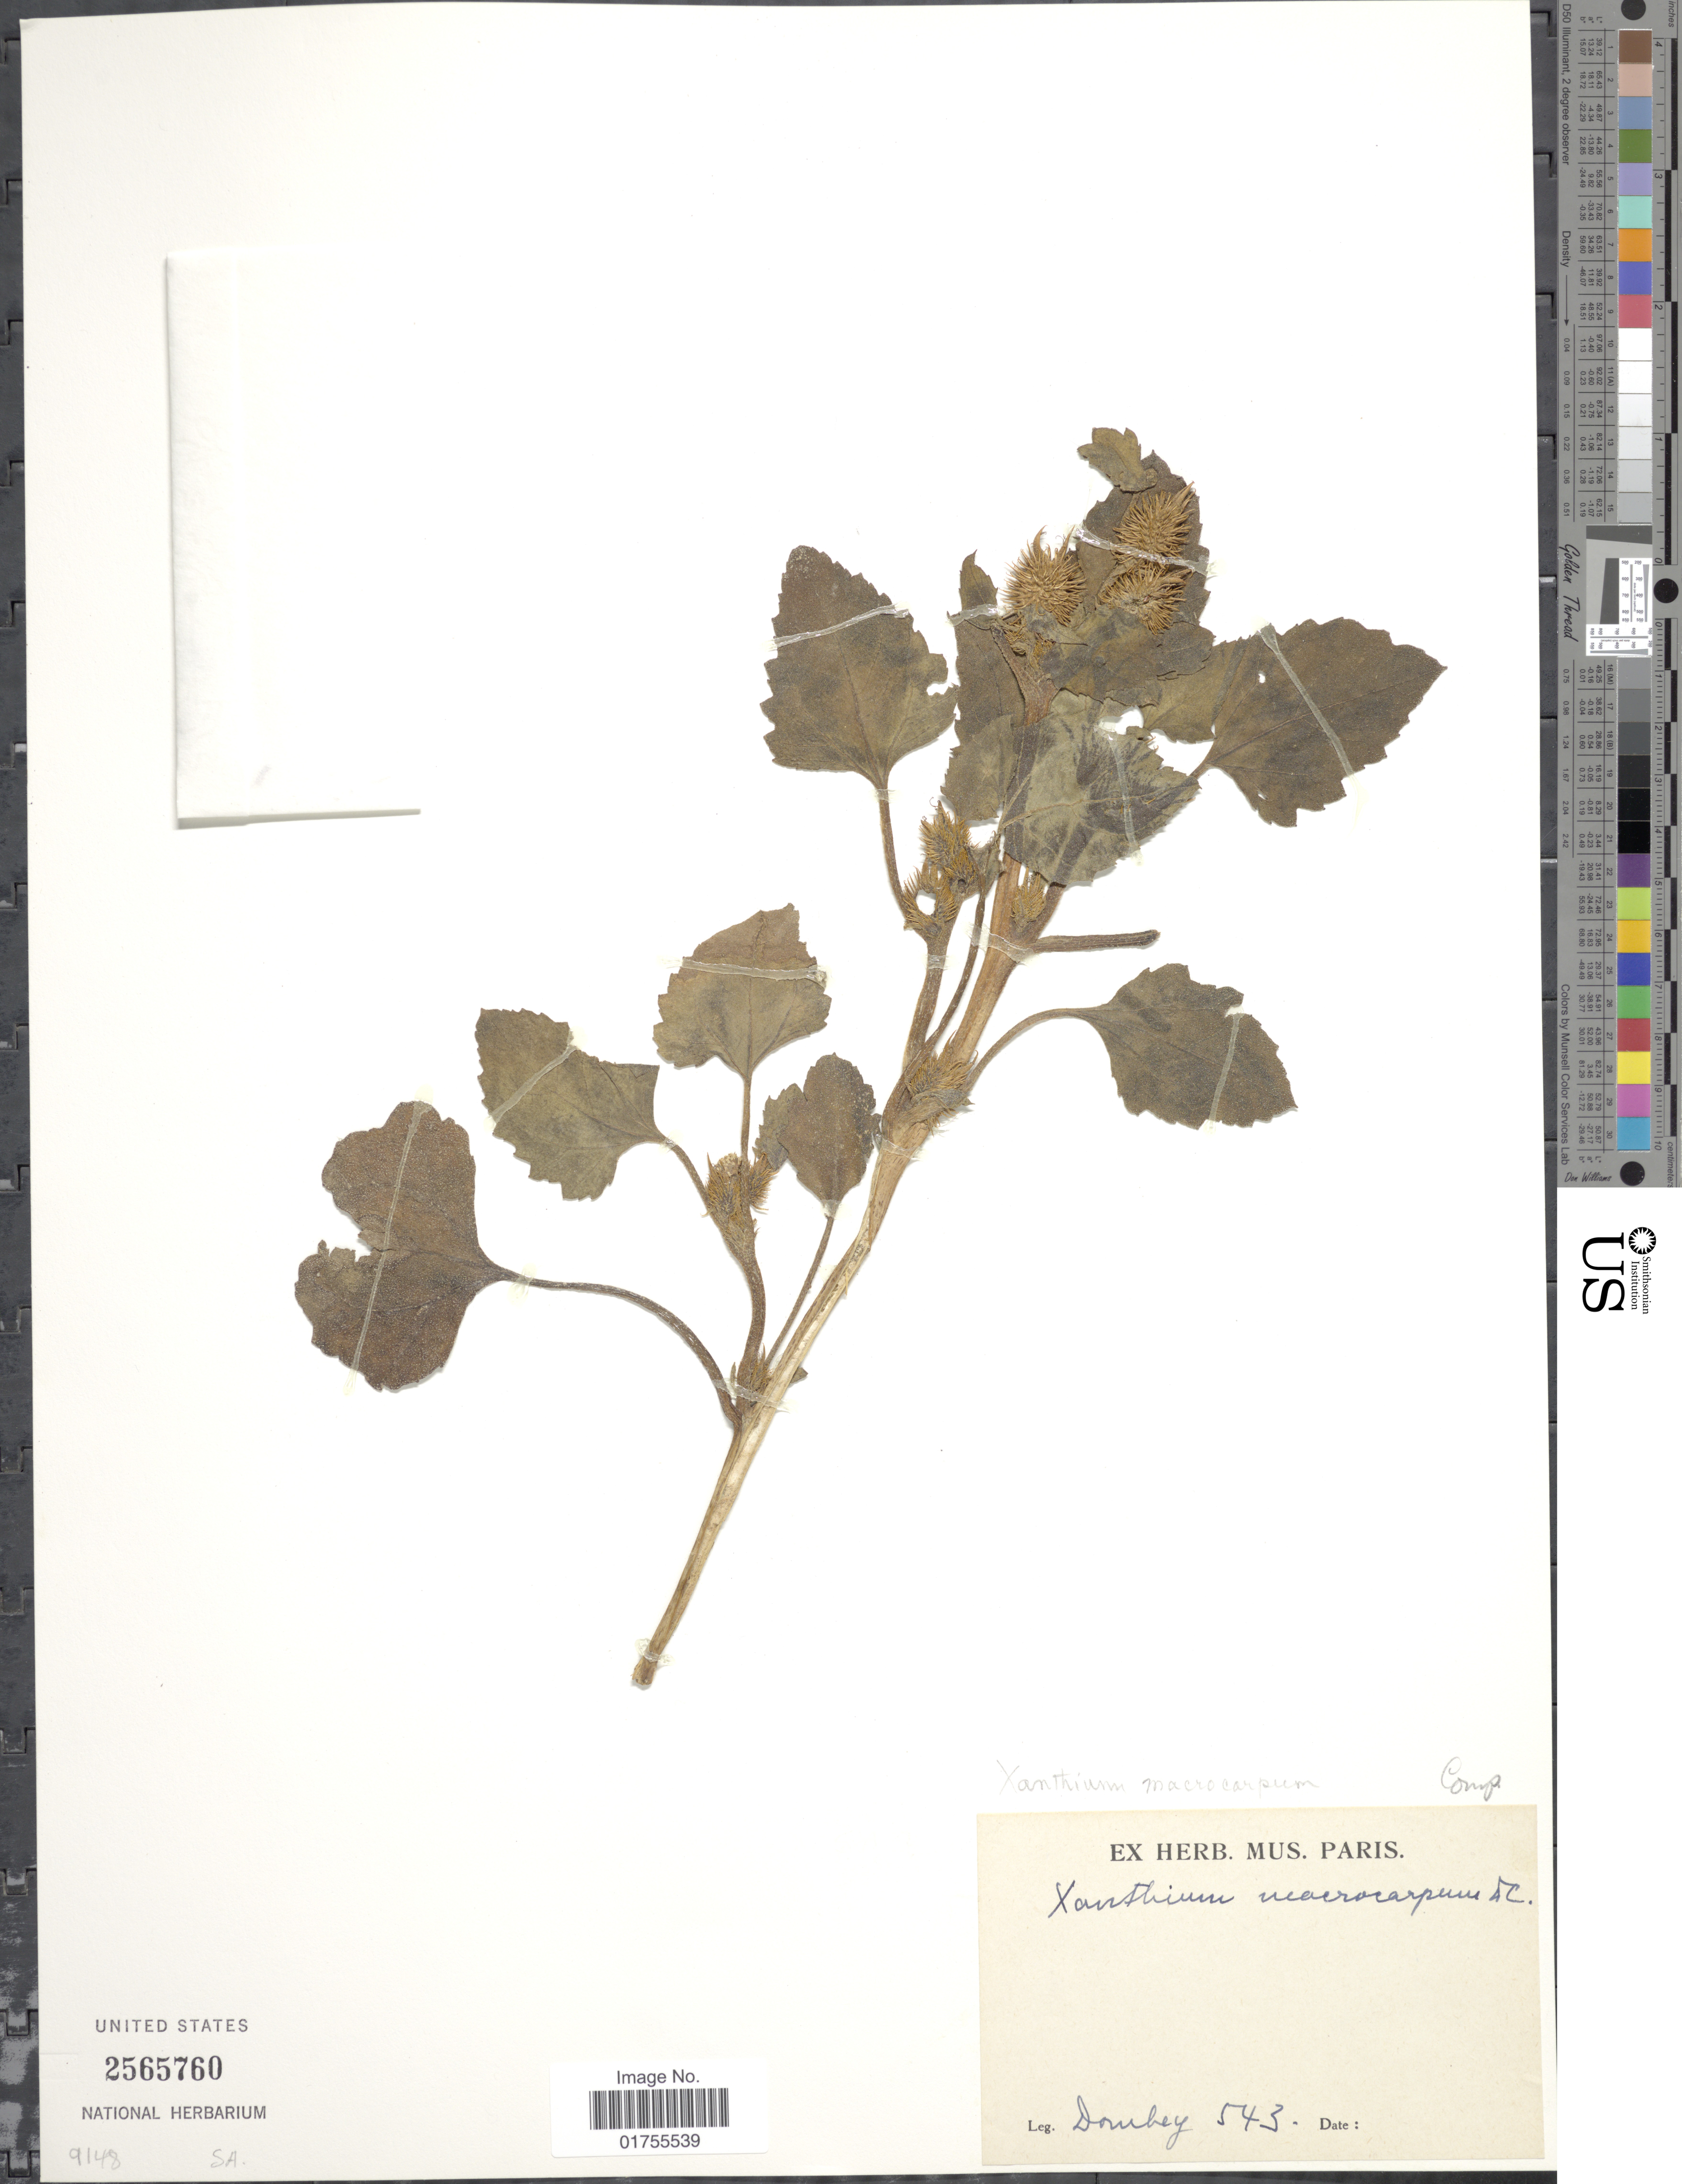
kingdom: Plantae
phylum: Tracheophyta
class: Magnoliopsida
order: Asterales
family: Asteraceae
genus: Xanthium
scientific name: Xanthium macracarpum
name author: DC.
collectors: Dombey, --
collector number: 543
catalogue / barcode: US 2565760